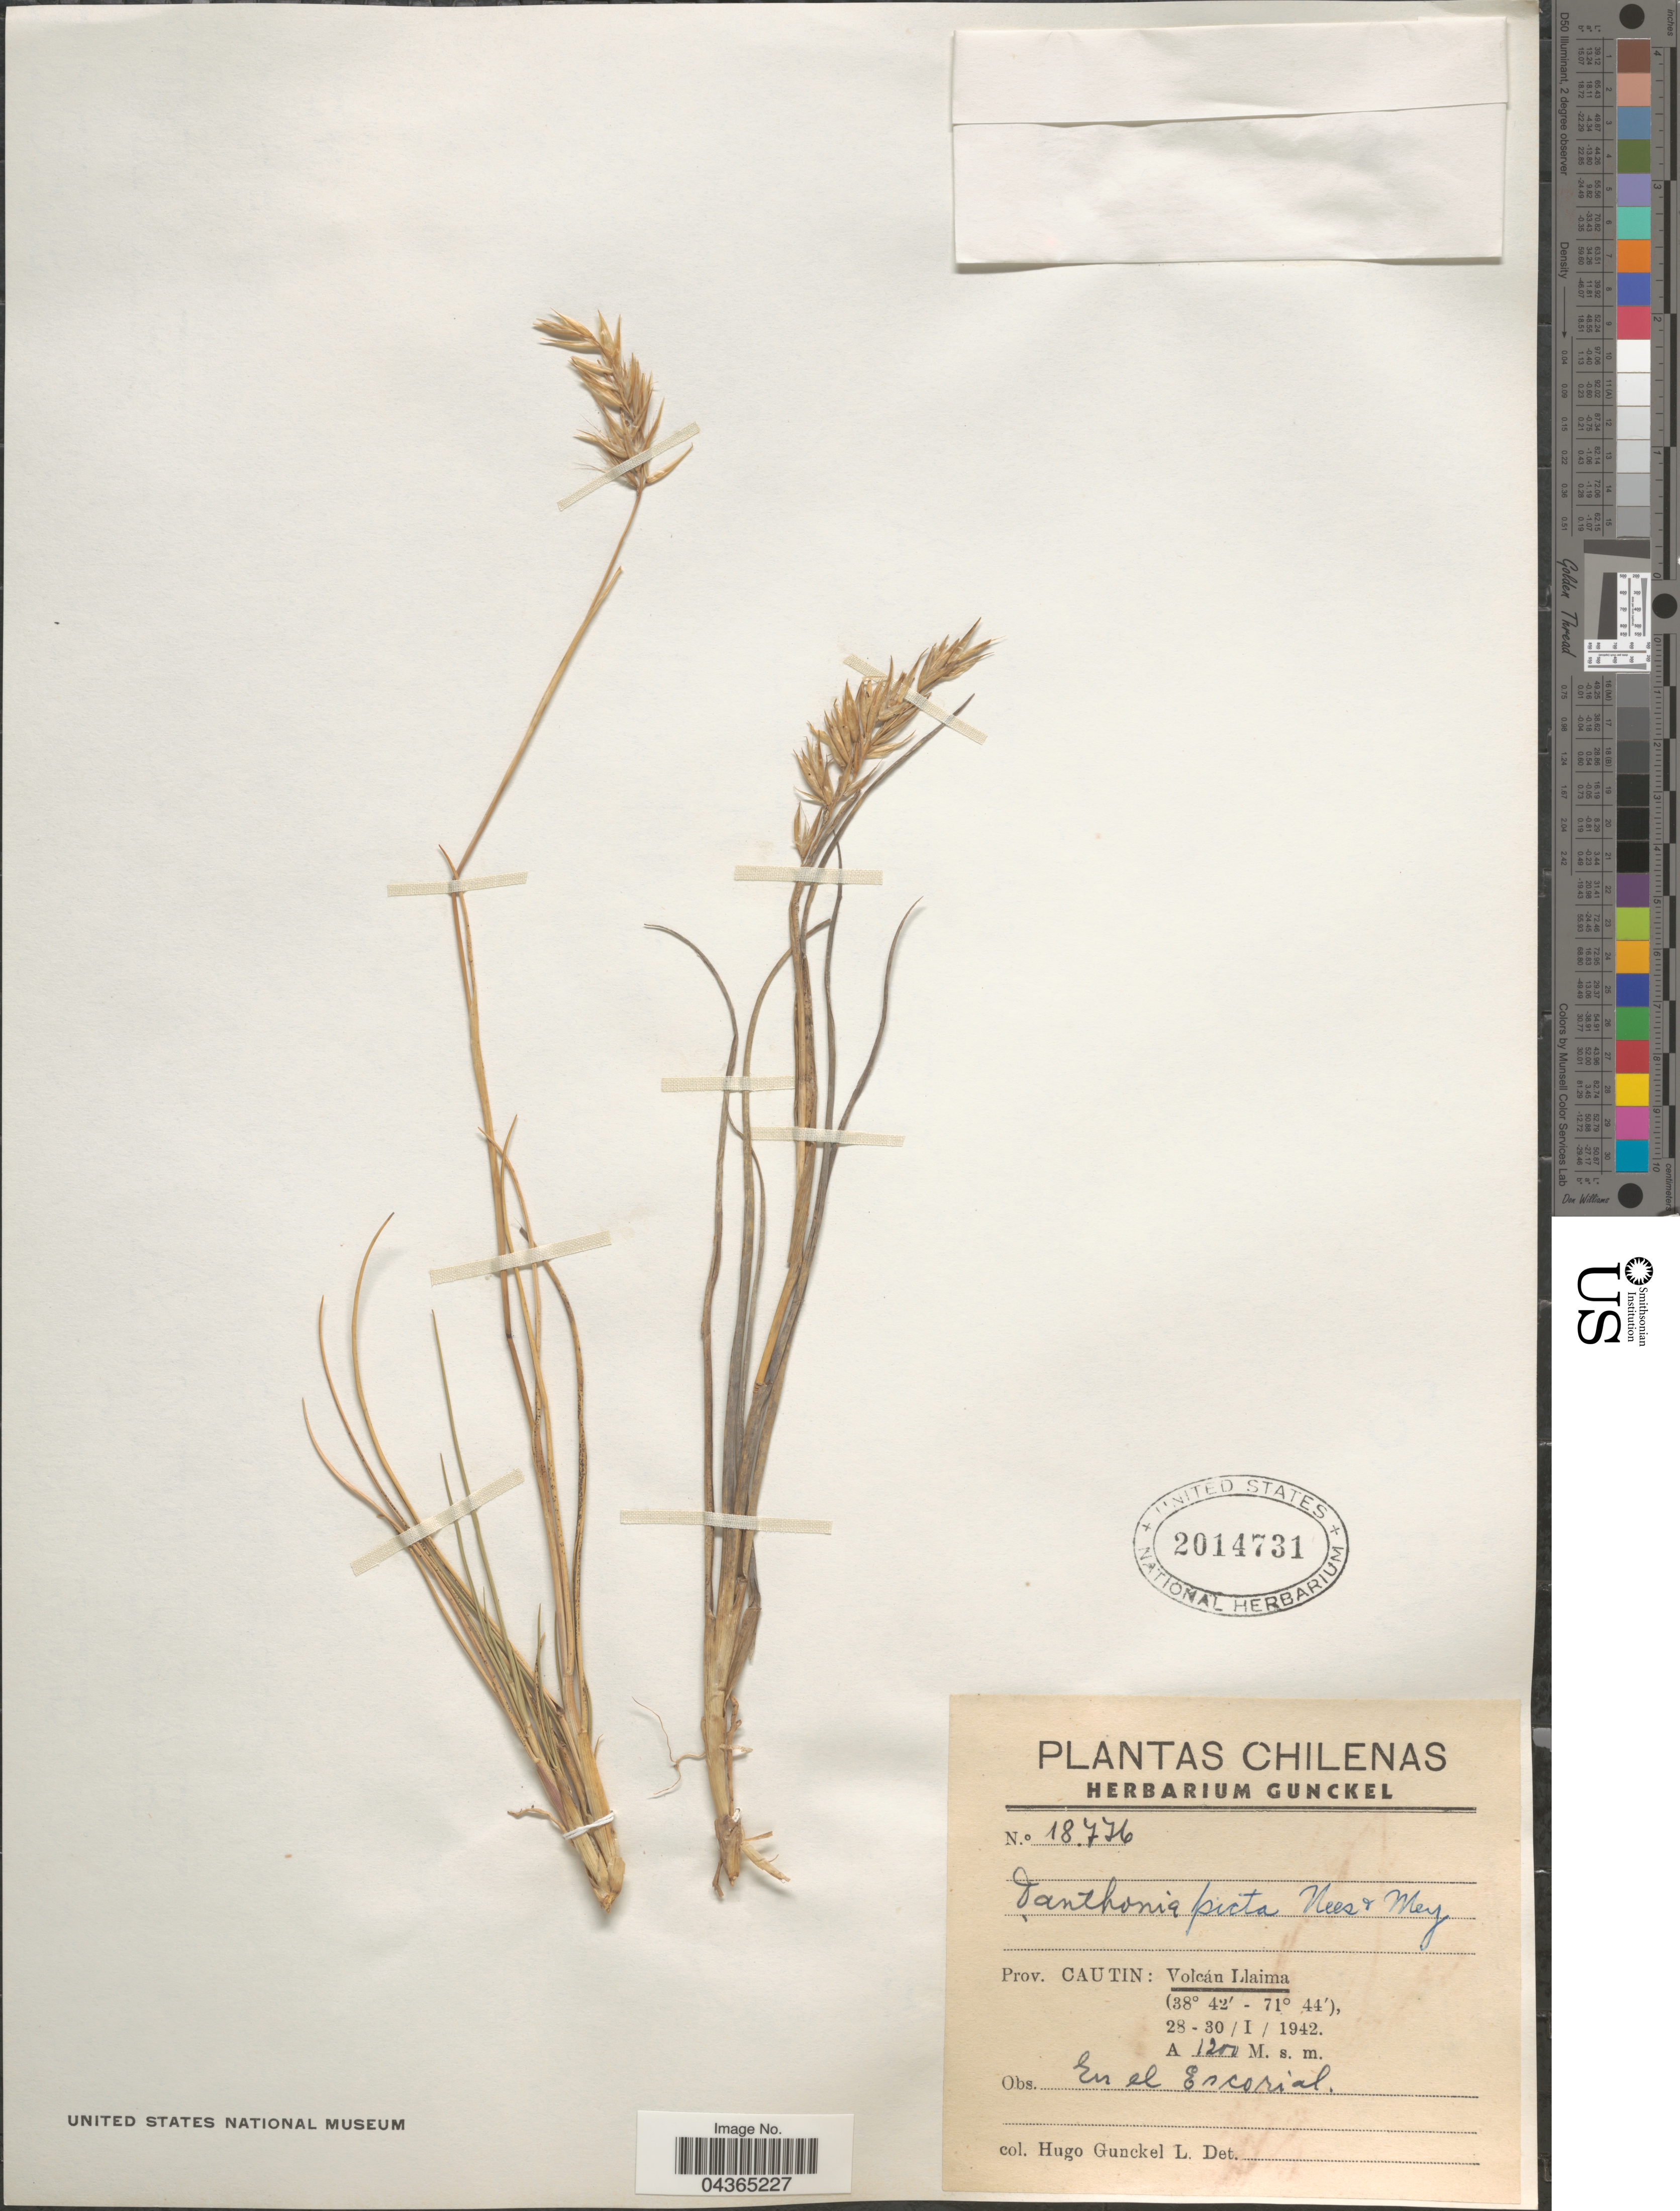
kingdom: Plantae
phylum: Tracheophyta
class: Liliopsida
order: Poales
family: Poaceae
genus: Rytidosperma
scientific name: Rytidosperma pictum var. pictum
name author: (Nees & Meyen) Nicora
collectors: H. Gunckel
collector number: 18776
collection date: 1942-01-28/1942-01-30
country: Chile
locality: Prov. Cautin: Volcán Llaima.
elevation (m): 1200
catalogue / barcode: US 2014731